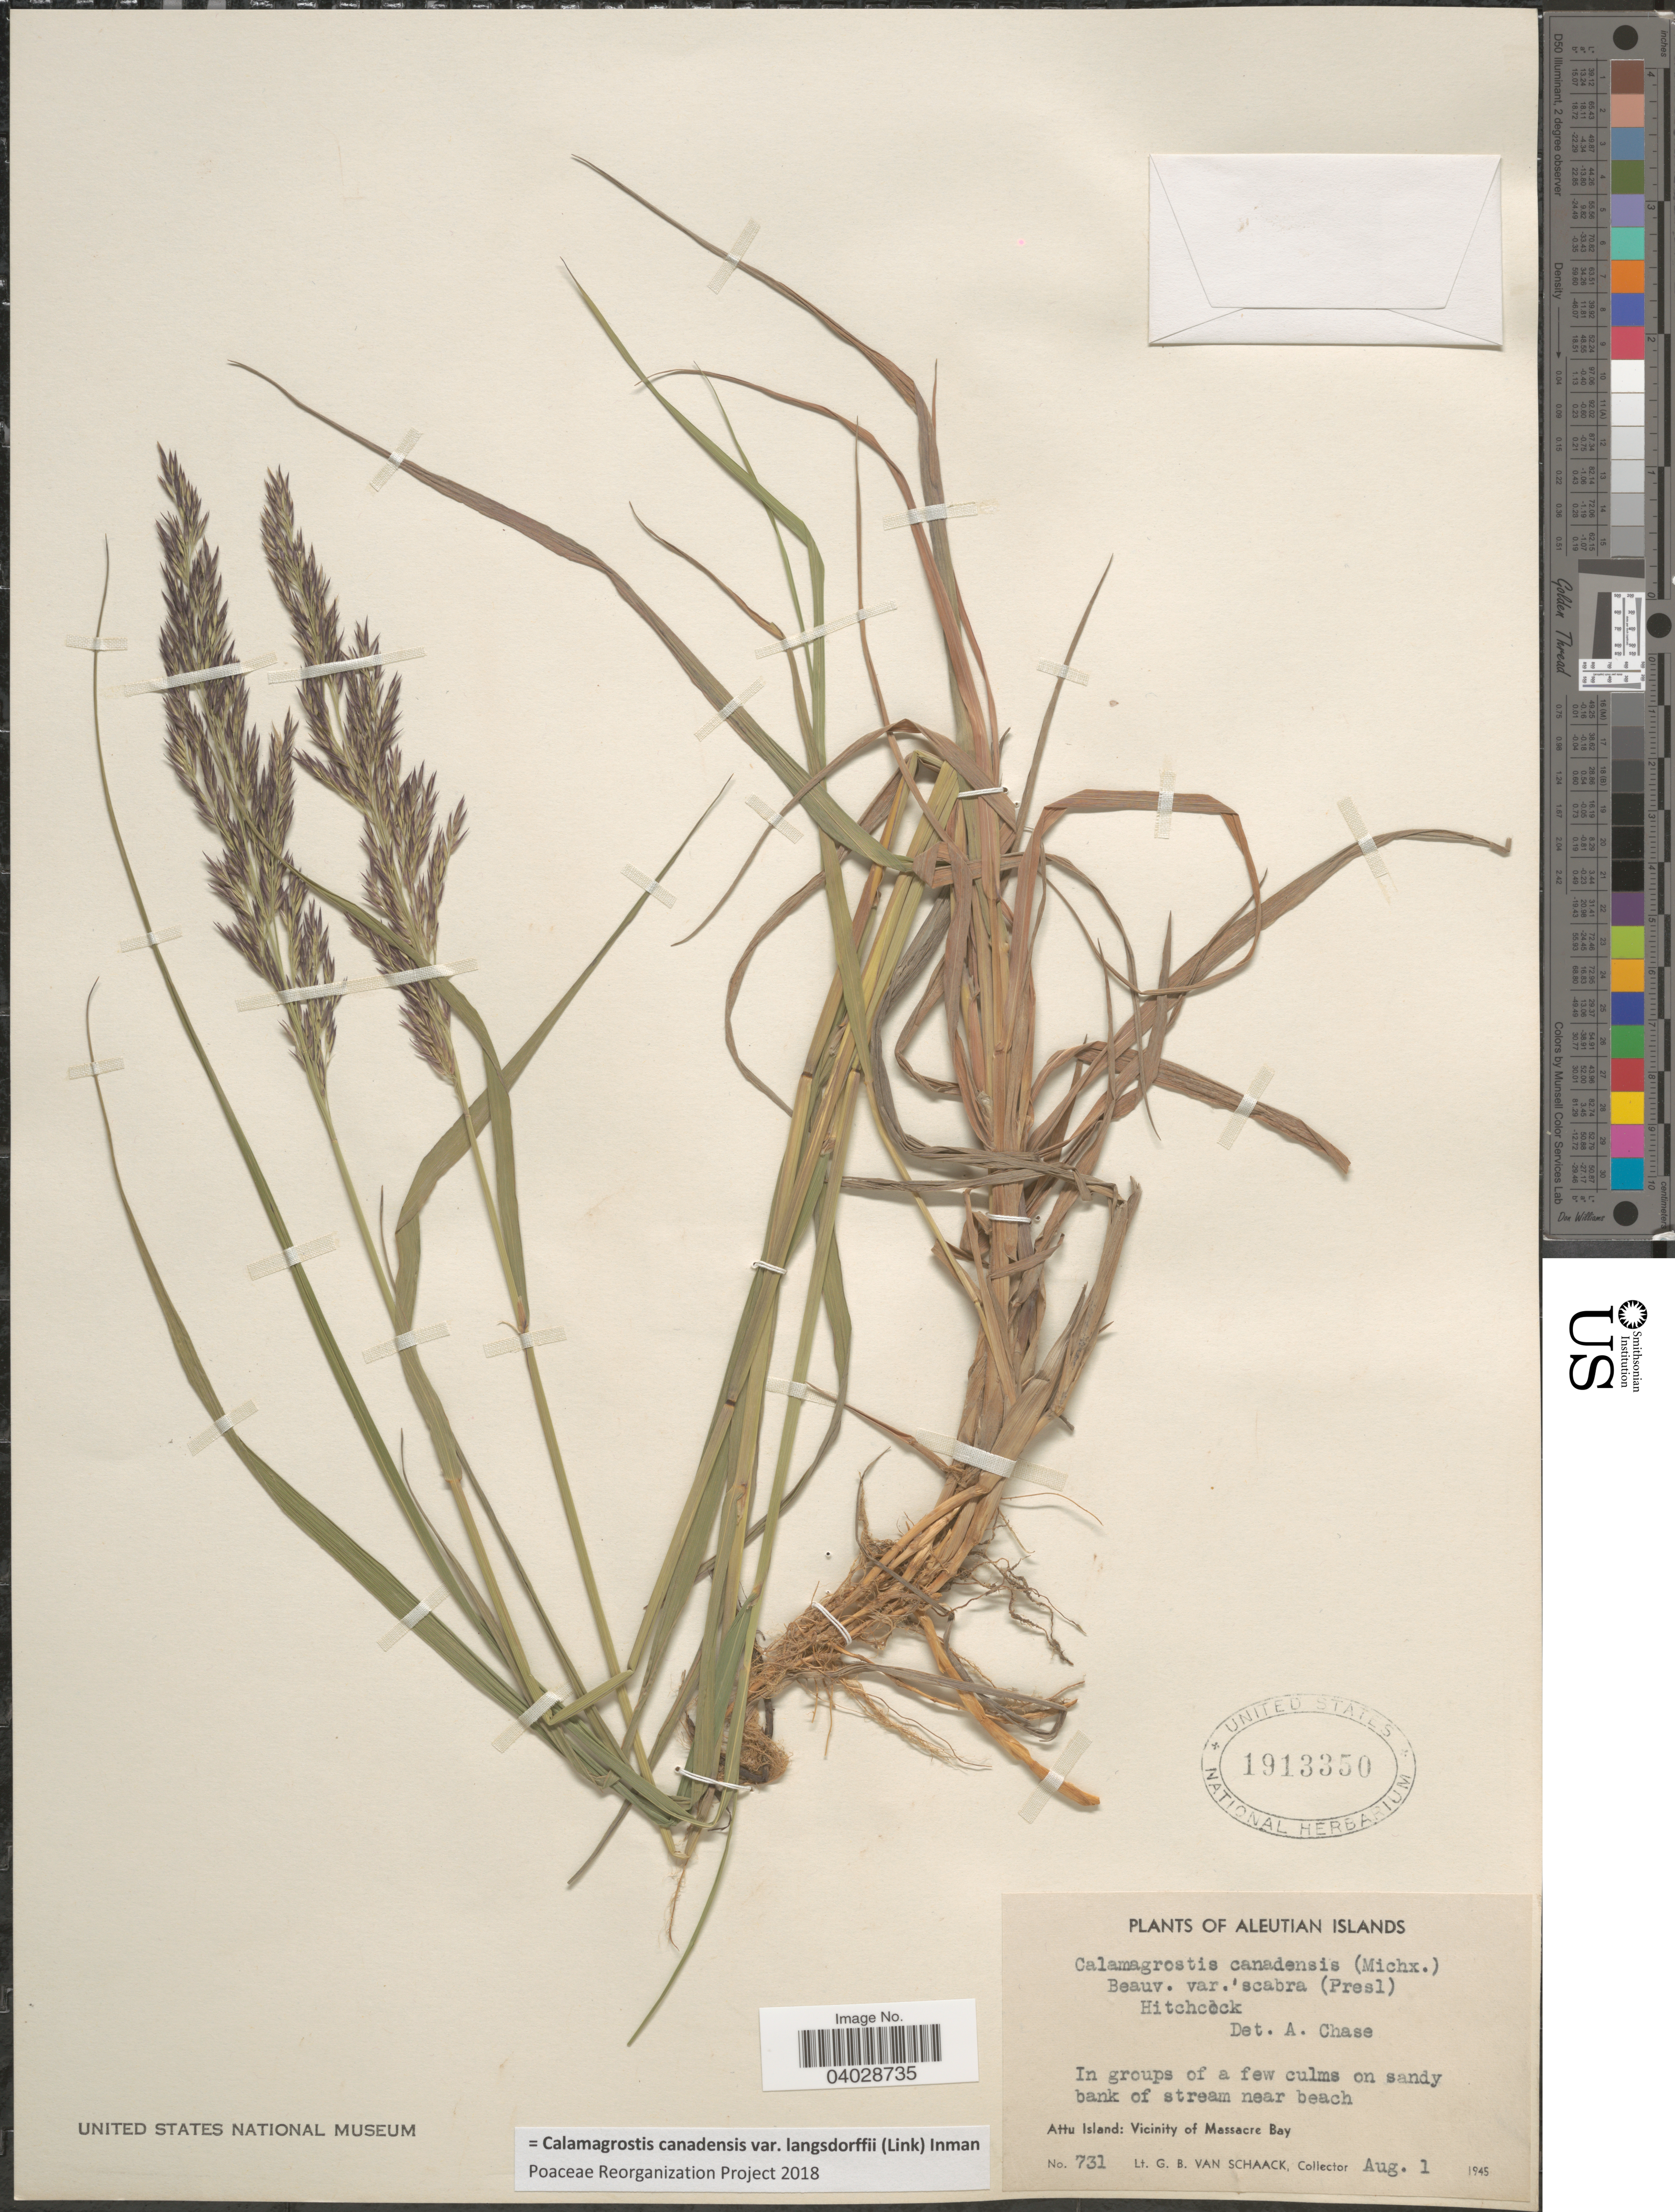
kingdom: Plantae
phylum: Tracheophyta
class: Liliopsida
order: Poales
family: Poaceae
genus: Calamagrostis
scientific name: Calamagrostis canadensis var. langsdorffii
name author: (Link) Inman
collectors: G. Van Schaack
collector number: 731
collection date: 1945-08-01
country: United States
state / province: Alaska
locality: Aleutian Islands. In groups of a few culms on sandy bank of stream near beach. Attu Island: Vicinity of Massacre Bay.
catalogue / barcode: US 1913350